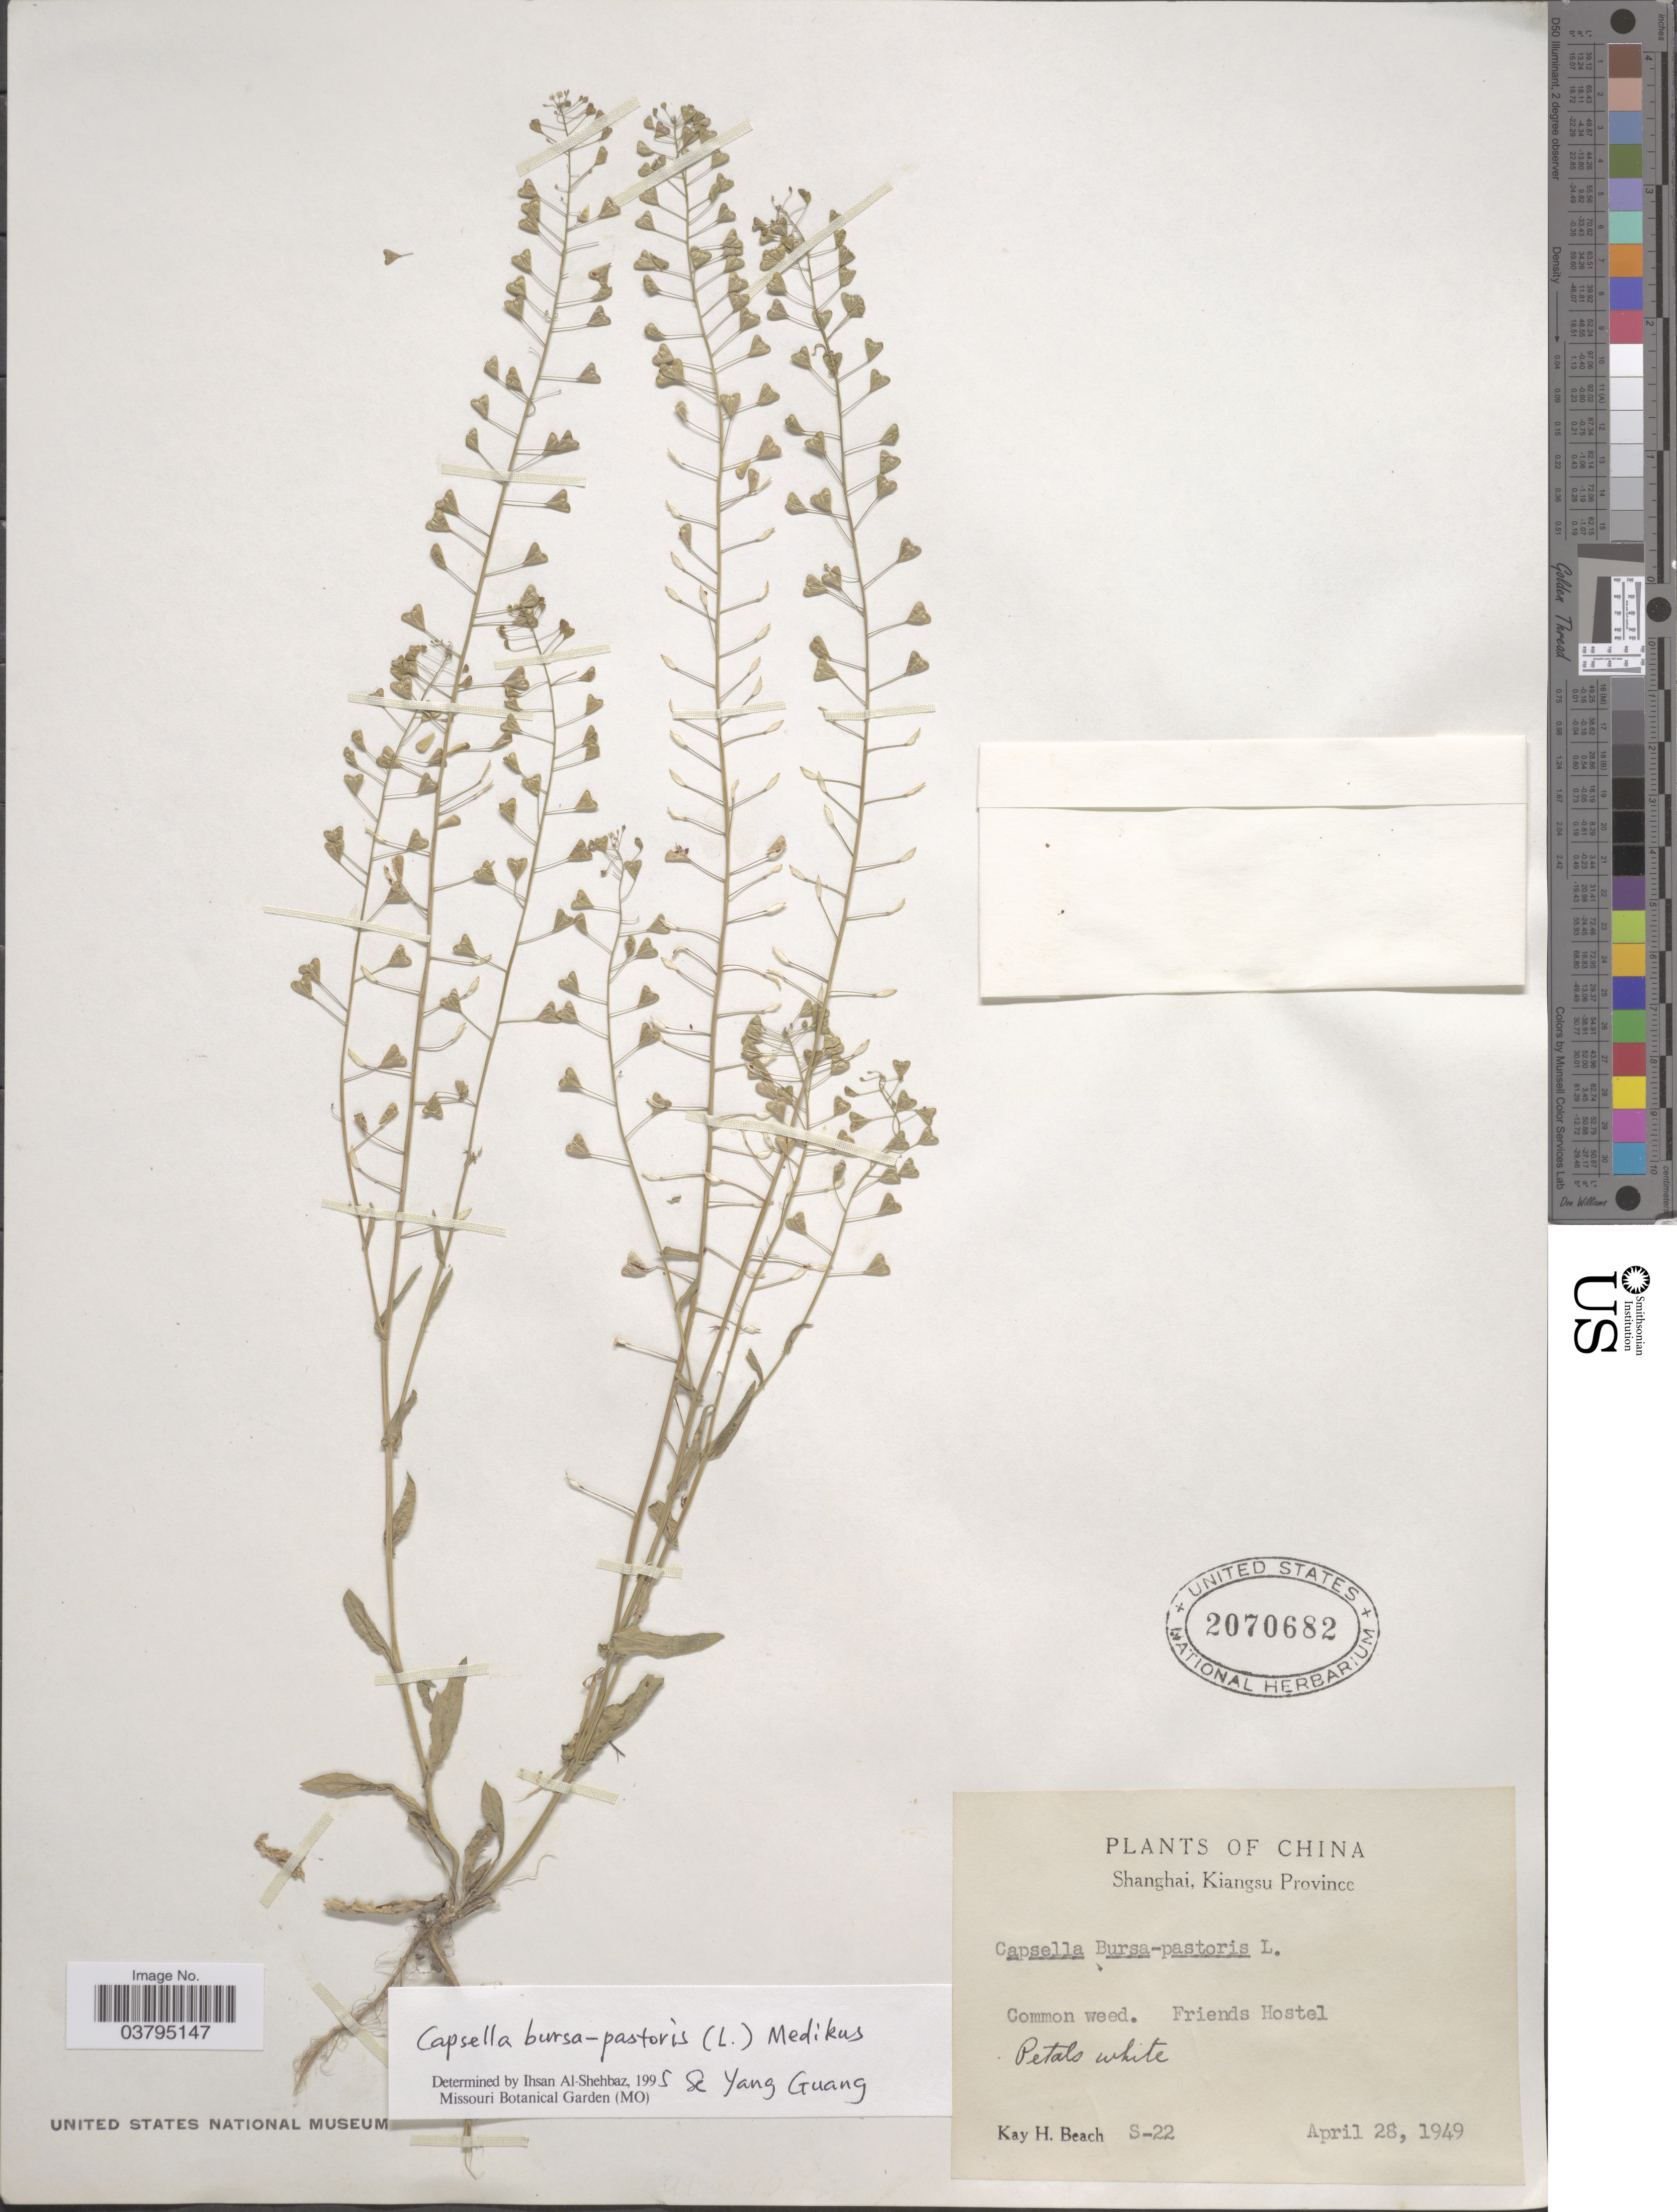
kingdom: Plantae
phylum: Tracheophyta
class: Magnoliopsida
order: Brassicales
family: Brassicaceae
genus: Capsella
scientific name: Capsella bursa-pastoris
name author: (L.) Medik.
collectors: K. H. Beach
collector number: S-22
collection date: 1949-04-28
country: China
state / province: Jiangsu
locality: Shanghai, Kiangsu Province. Friends Hostel.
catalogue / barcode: US 2070682